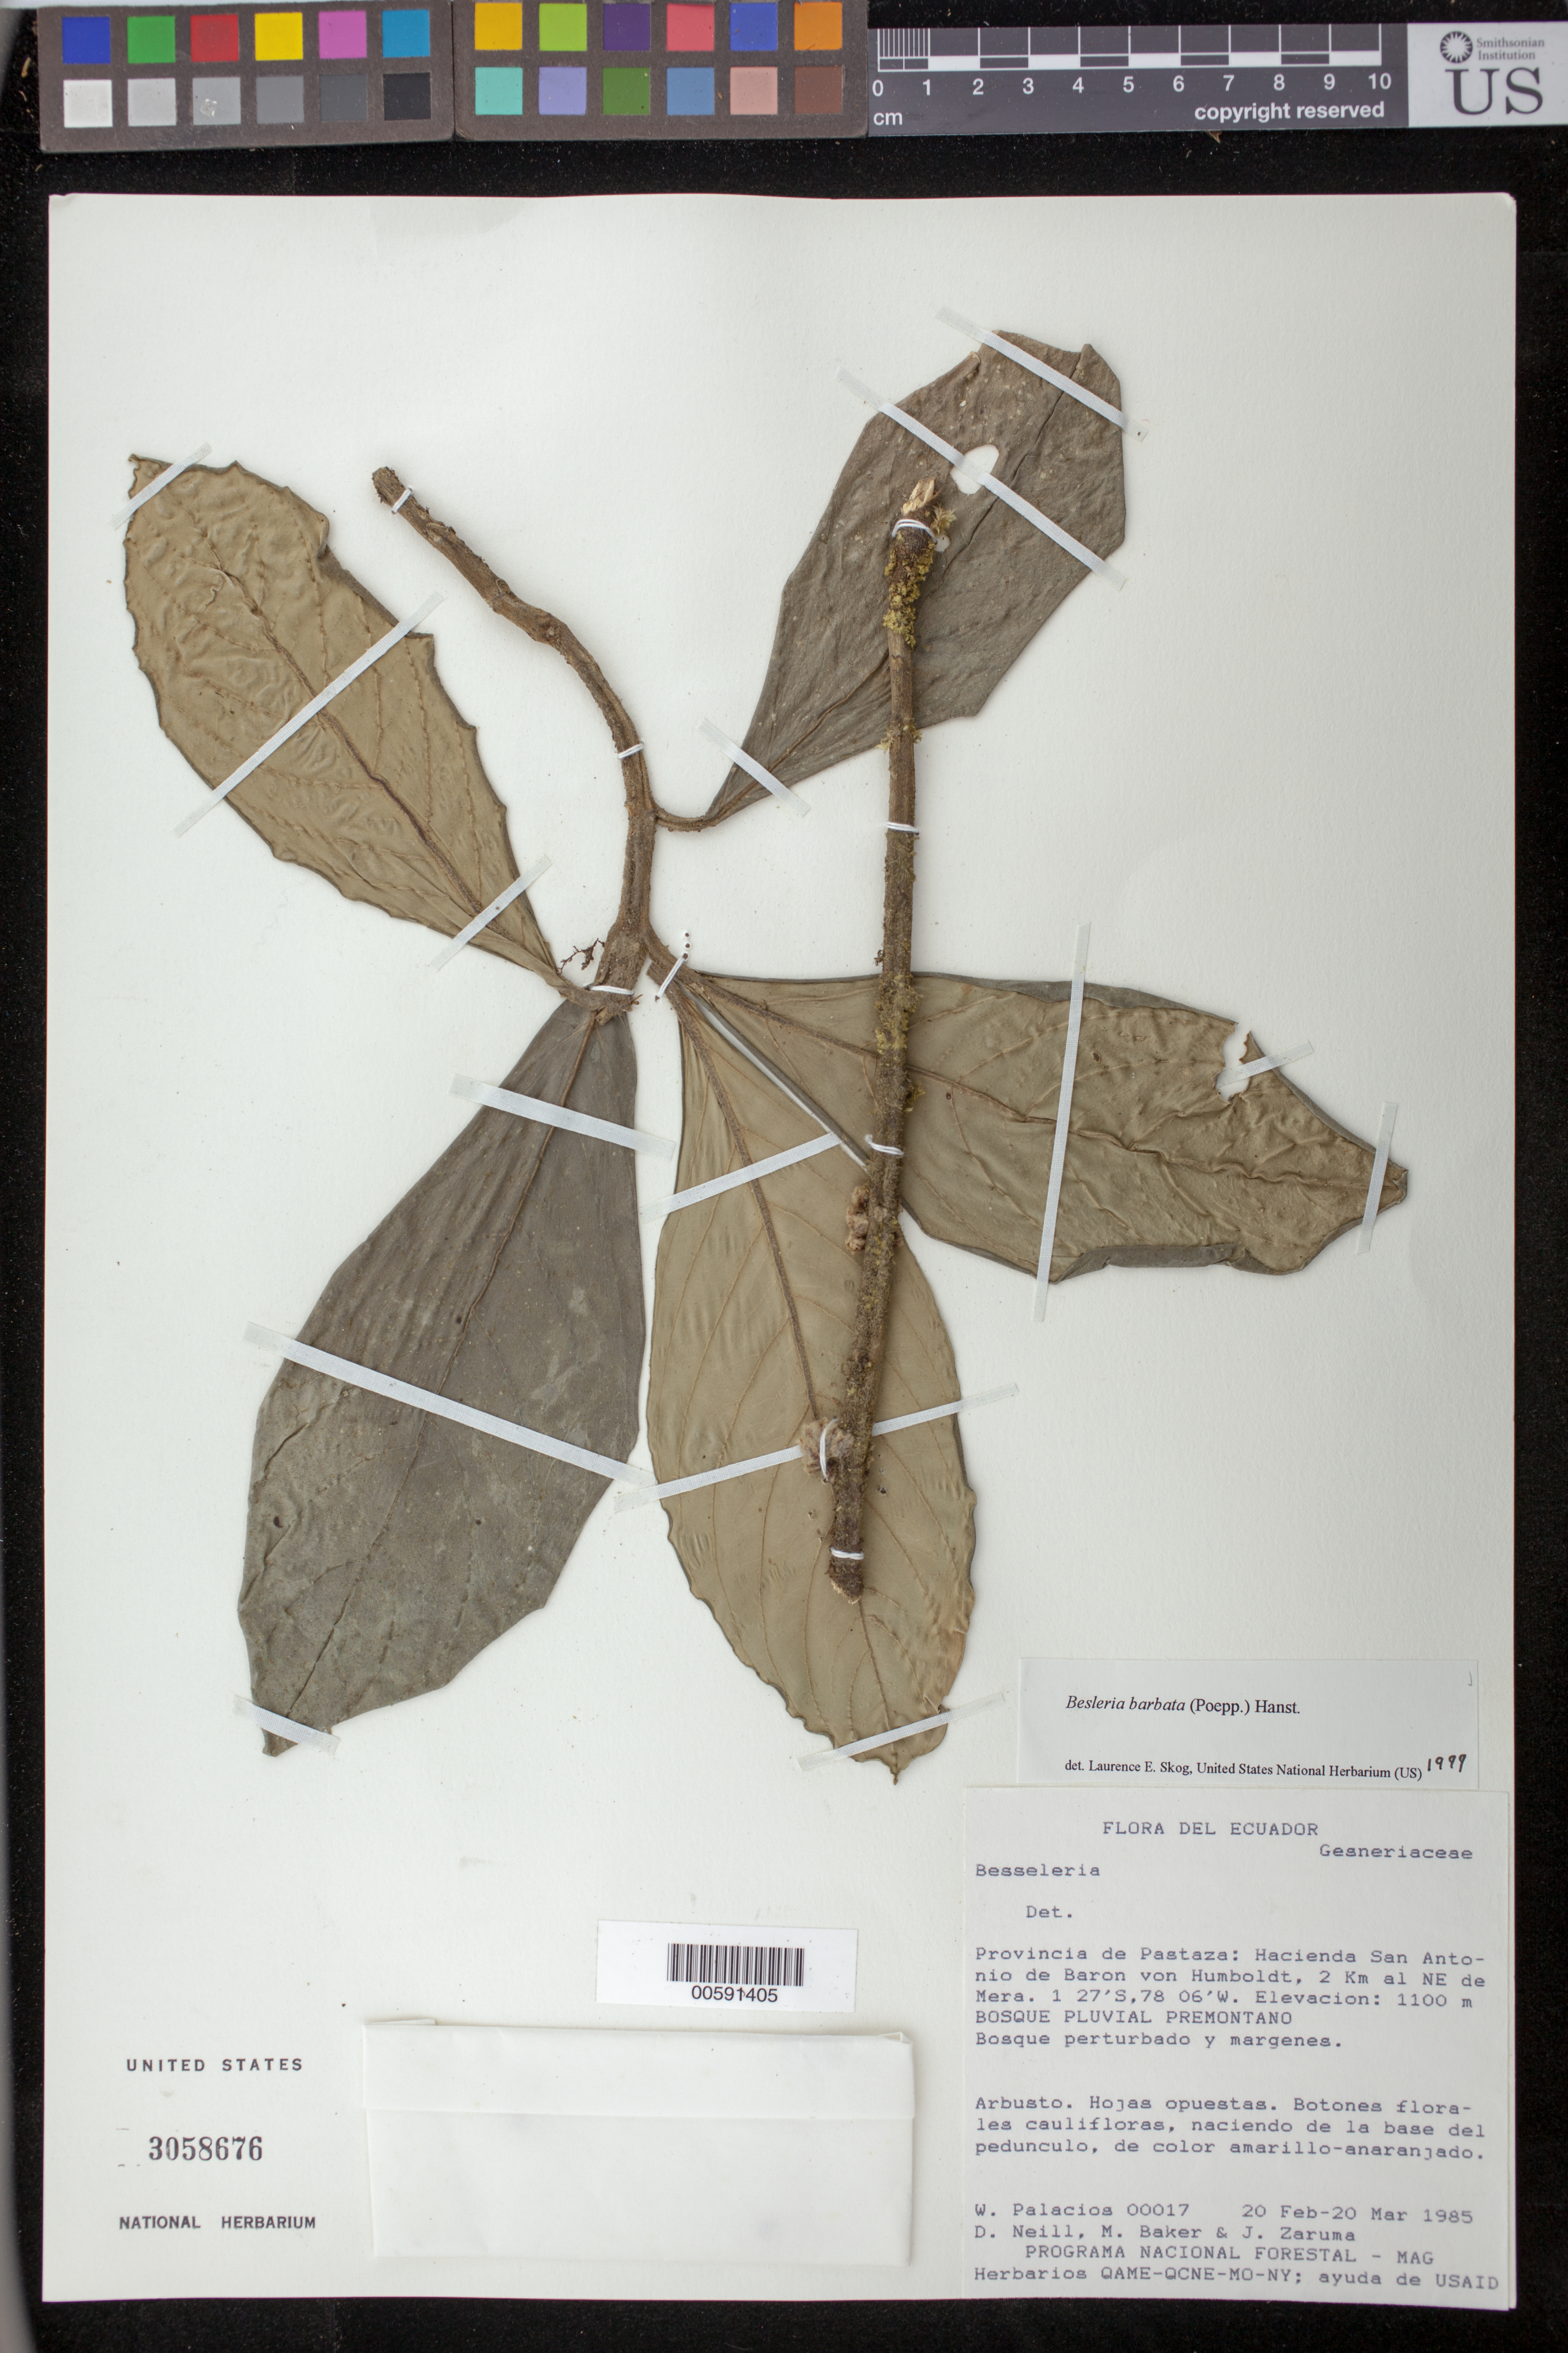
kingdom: Plantae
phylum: Tracheophyta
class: Magnoliopsida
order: Lamiales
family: Gesneriaceae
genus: Besleria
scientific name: Besleria barbata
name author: (Poepp.) Hanst.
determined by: Skog, Laurence E.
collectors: W. Palacios, D. A. Neill, M. Baker & J. Zaruma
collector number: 17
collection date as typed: Feb-Mar 1985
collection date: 1985-02/1985-03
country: Ecuador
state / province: Pastaza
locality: Hacienda San Antonio de Baron von Humboldt, 2 km al NE de Mera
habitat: Bosque pluvial premontano; bosque perturbado y margenes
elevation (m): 1100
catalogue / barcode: US 3058676